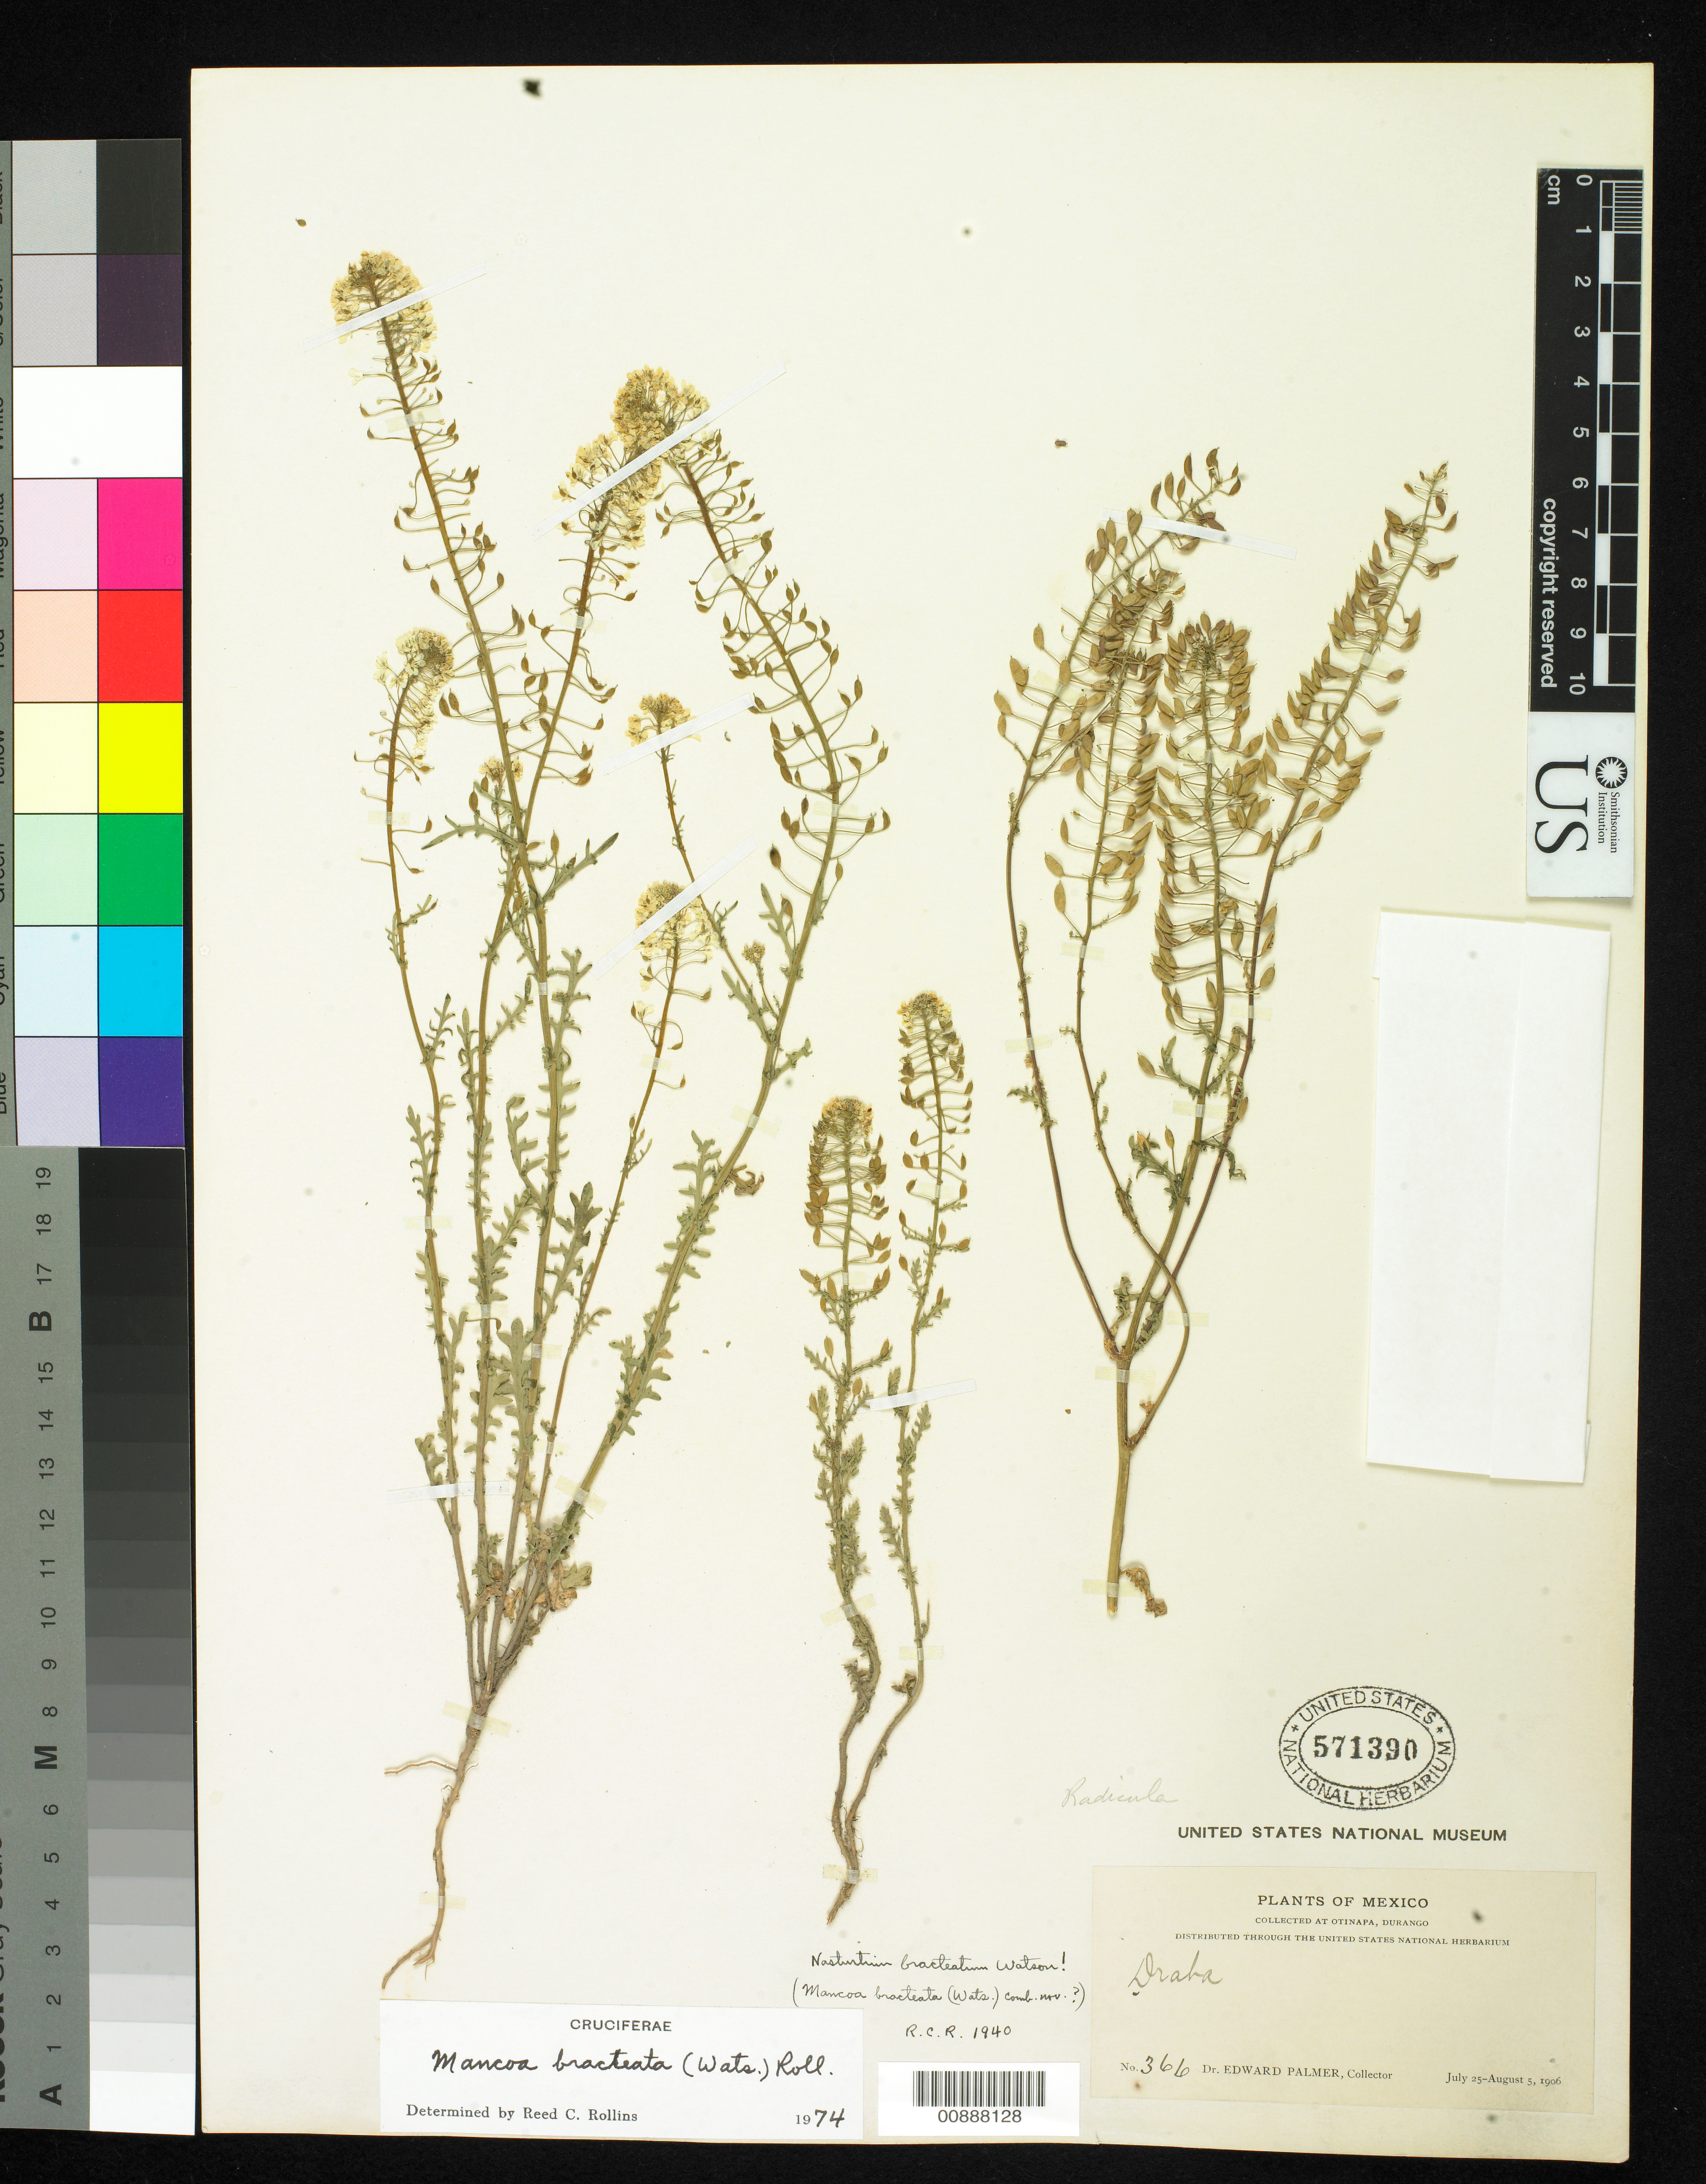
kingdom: Plantae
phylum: Tracheophyta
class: Magnoliopsida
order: Brassicales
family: Brassicaceae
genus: Mancoa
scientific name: Mancoa bracteata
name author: (S. Watson) Rollins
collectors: E. Palmer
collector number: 366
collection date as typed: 25 Jul 1906 to 05 Aug 1906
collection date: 1906-07-25/1906-08-05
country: Mexico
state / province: Durango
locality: Otinapa, Durango.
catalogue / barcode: US 571390